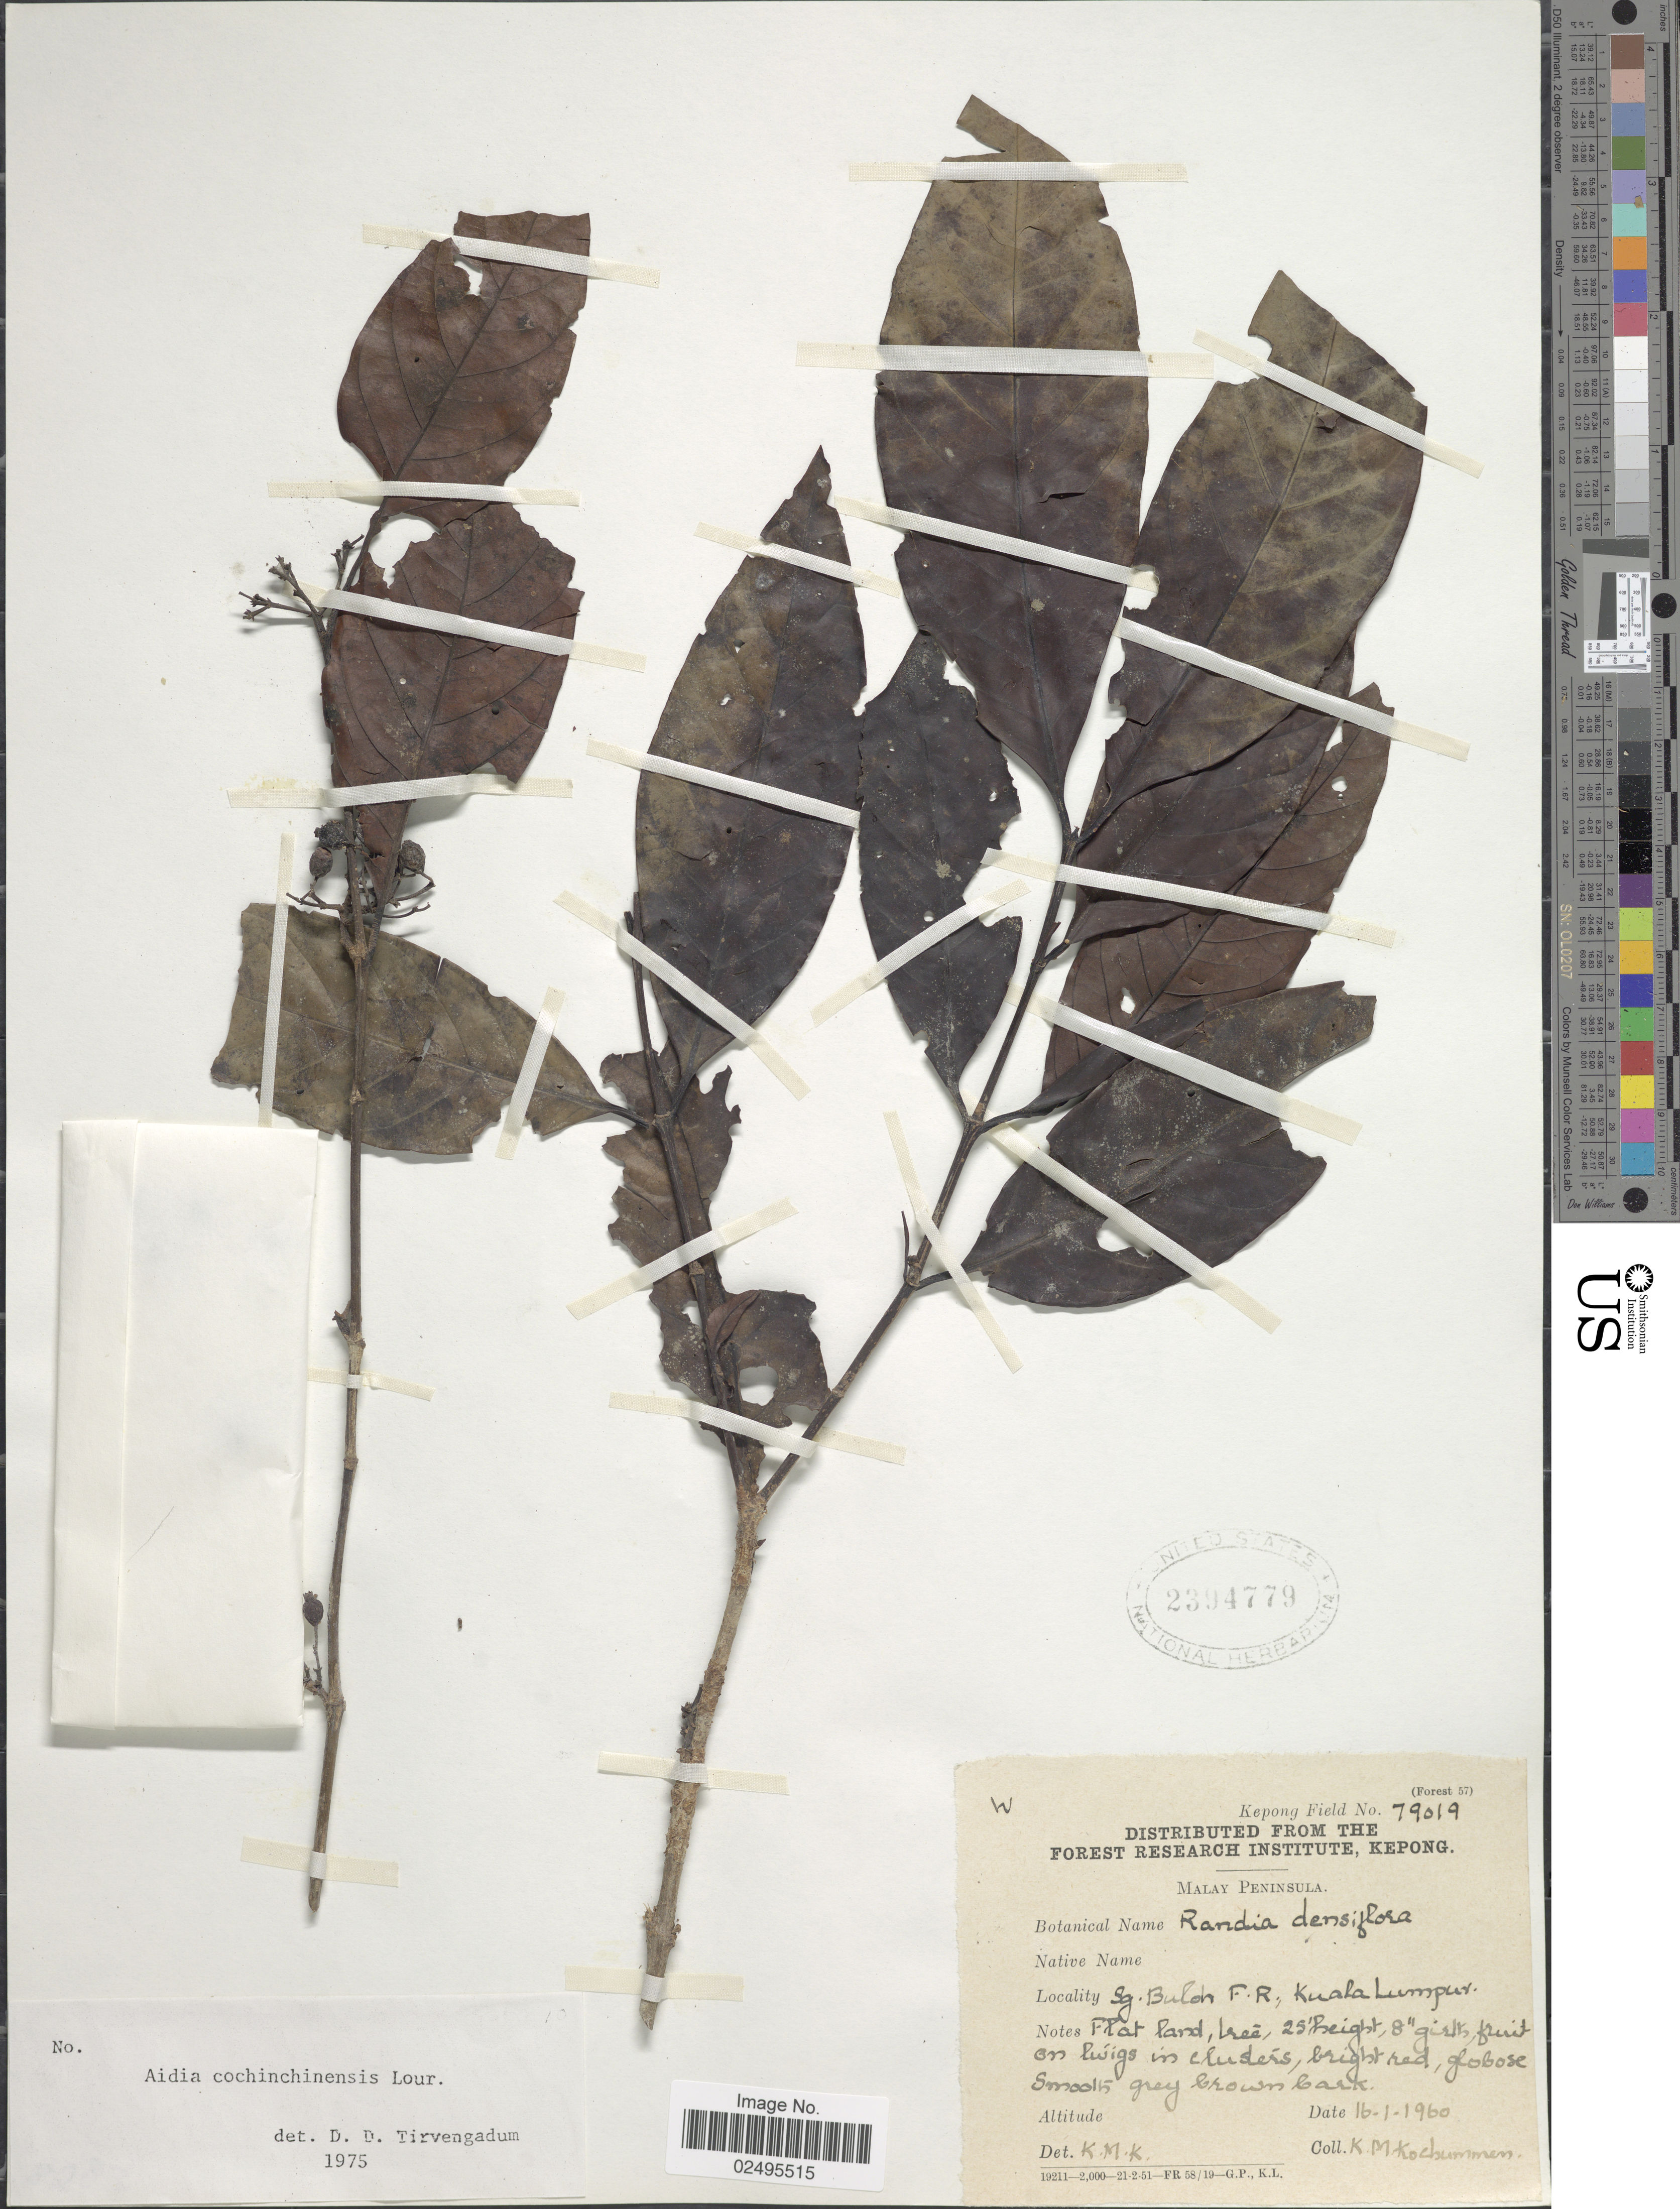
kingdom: Plantae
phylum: Tracheophyta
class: Magnoliopsida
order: Gentianales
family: Rubiaceae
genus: Aidia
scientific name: Aidia densiflora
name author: (Wall.) Masam.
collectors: K. Kochummen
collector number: Kepong Field 79019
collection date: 1960-01-16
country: Malaysia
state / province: Kuala Lumpur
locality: Malay Peninsula, Sg. Buloh F.R.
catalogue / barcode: US 2394779